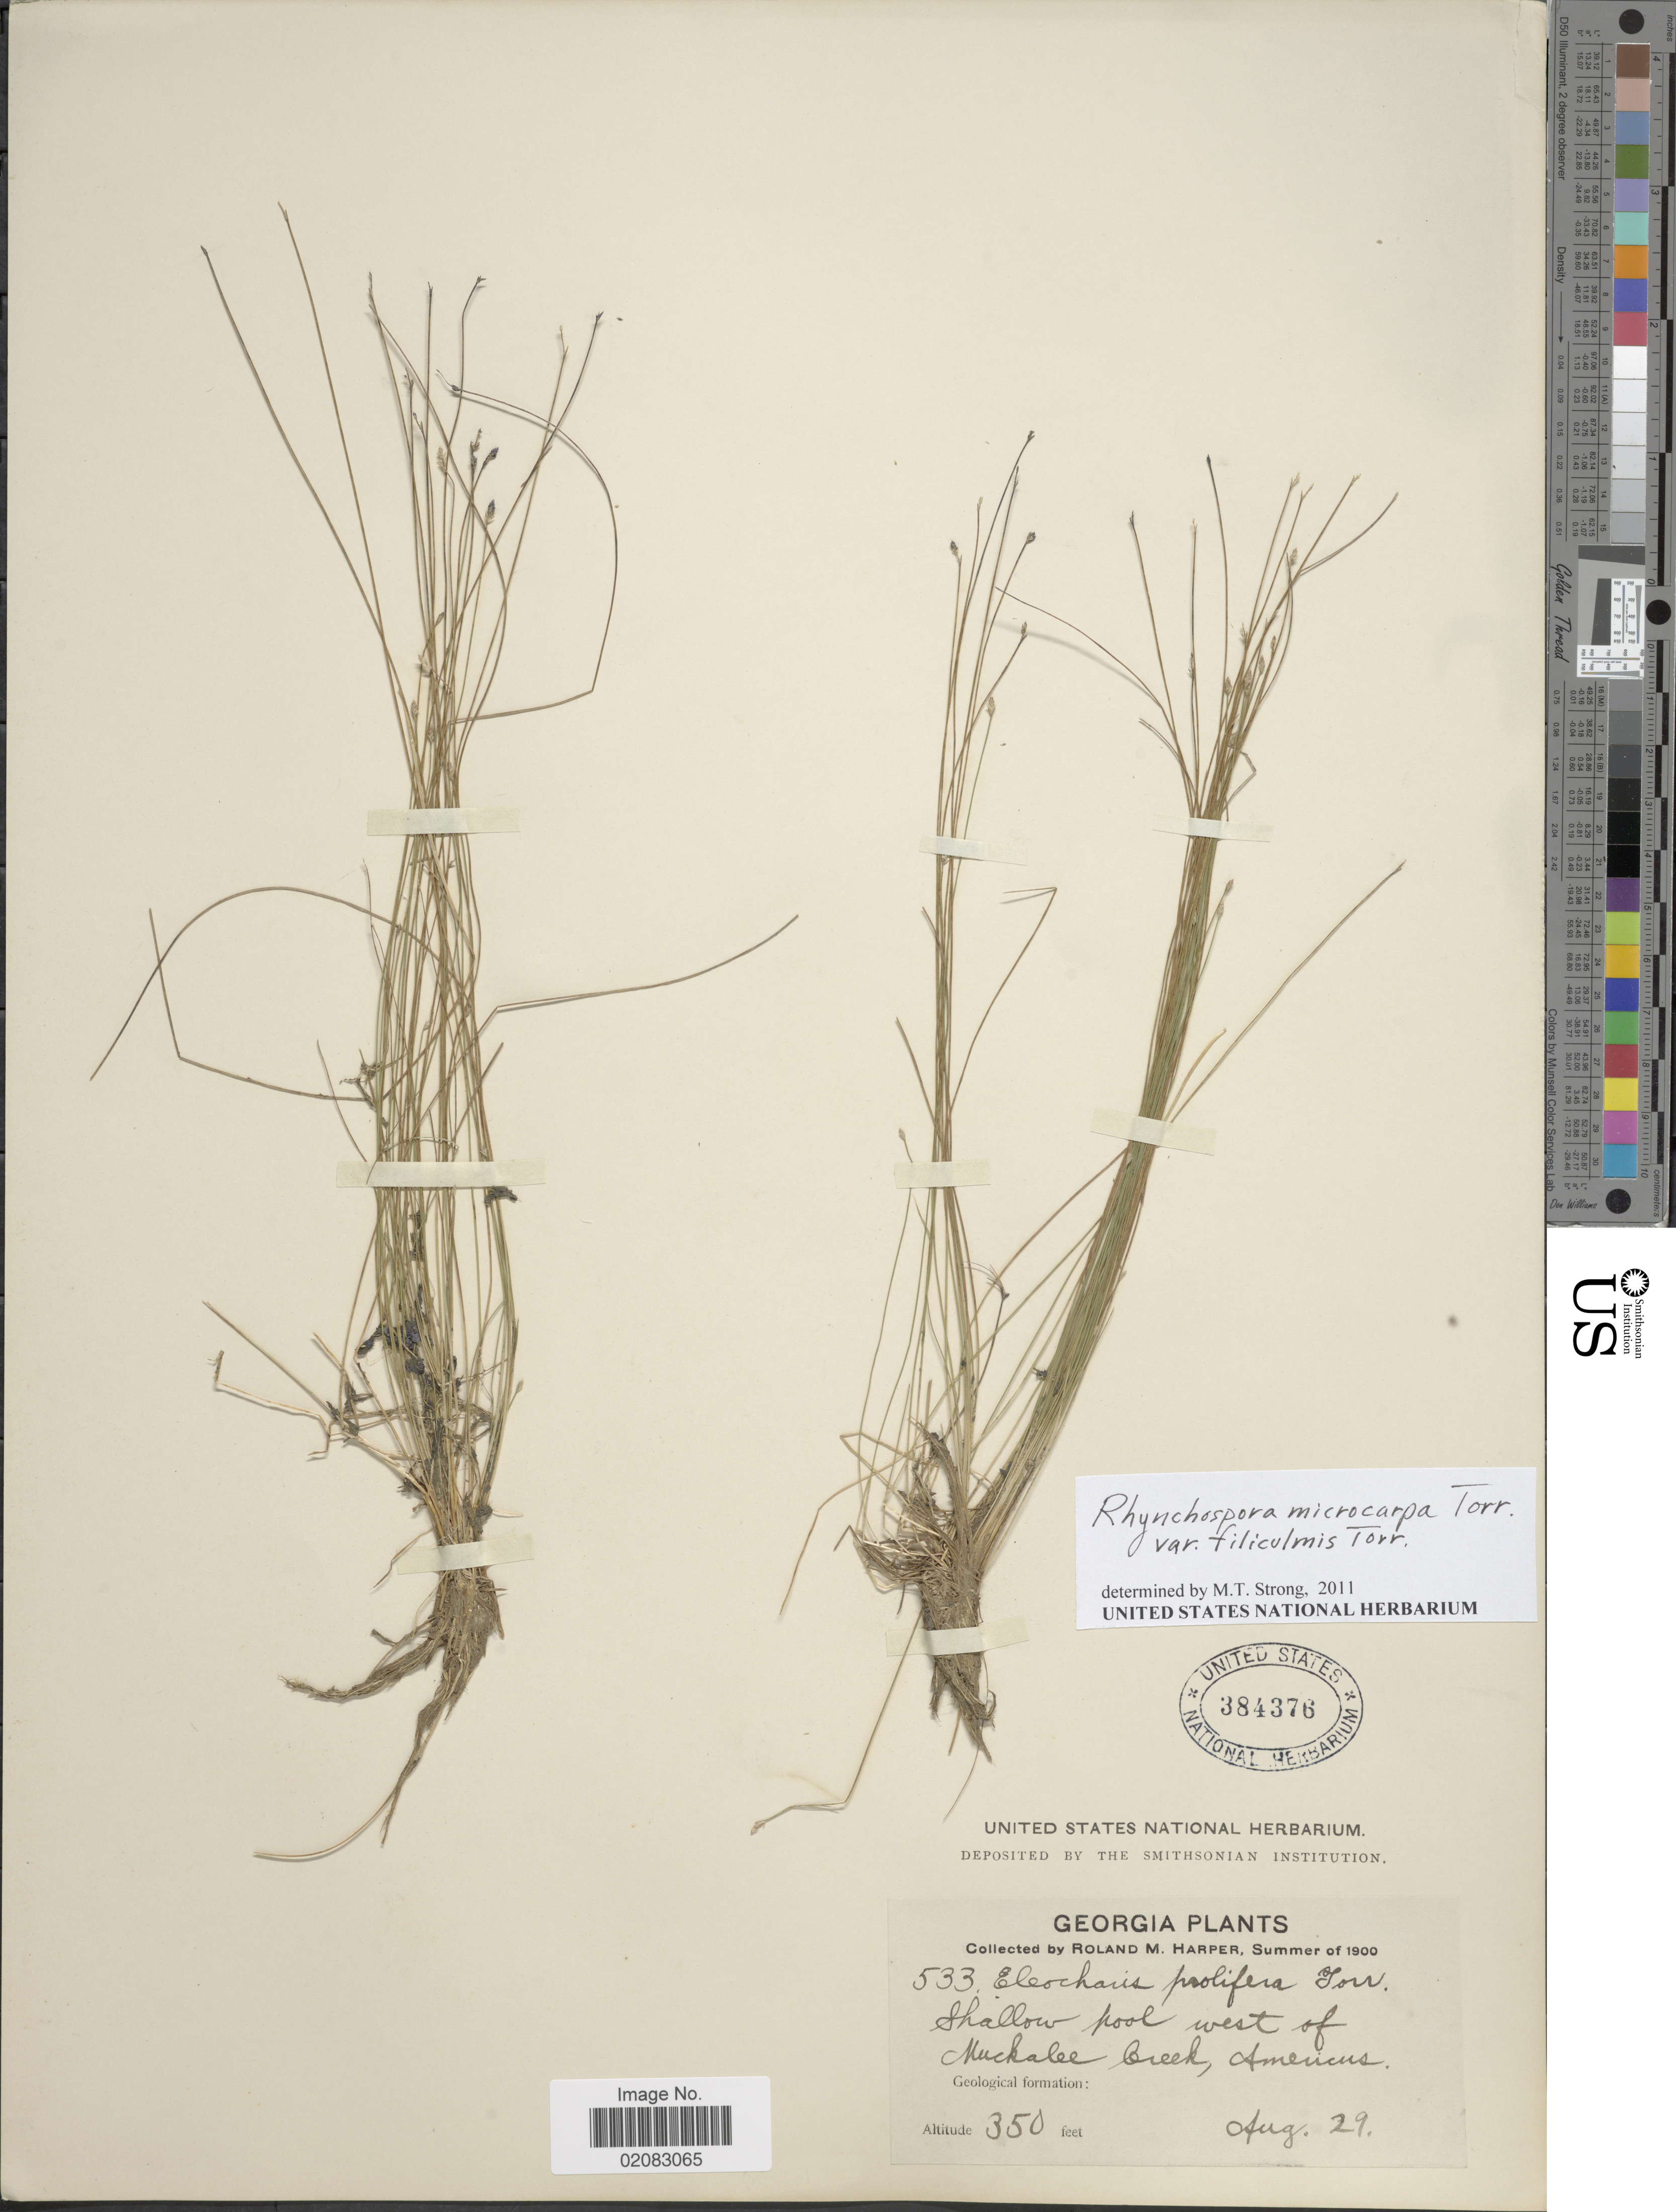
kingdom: Plantae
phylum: Tracheophyta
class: Liliopsida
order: Poales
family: Cyperaceae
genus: Eleocharis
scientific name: Eleocharis microcarpa var. filiculmis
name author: Torr.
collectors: R. M. Harper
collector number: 533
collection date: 1900-08-29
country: United States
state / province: Georgia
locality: Shallow pool west of Nuckalee Creek, Americus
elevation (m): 107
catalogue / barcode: US 384376